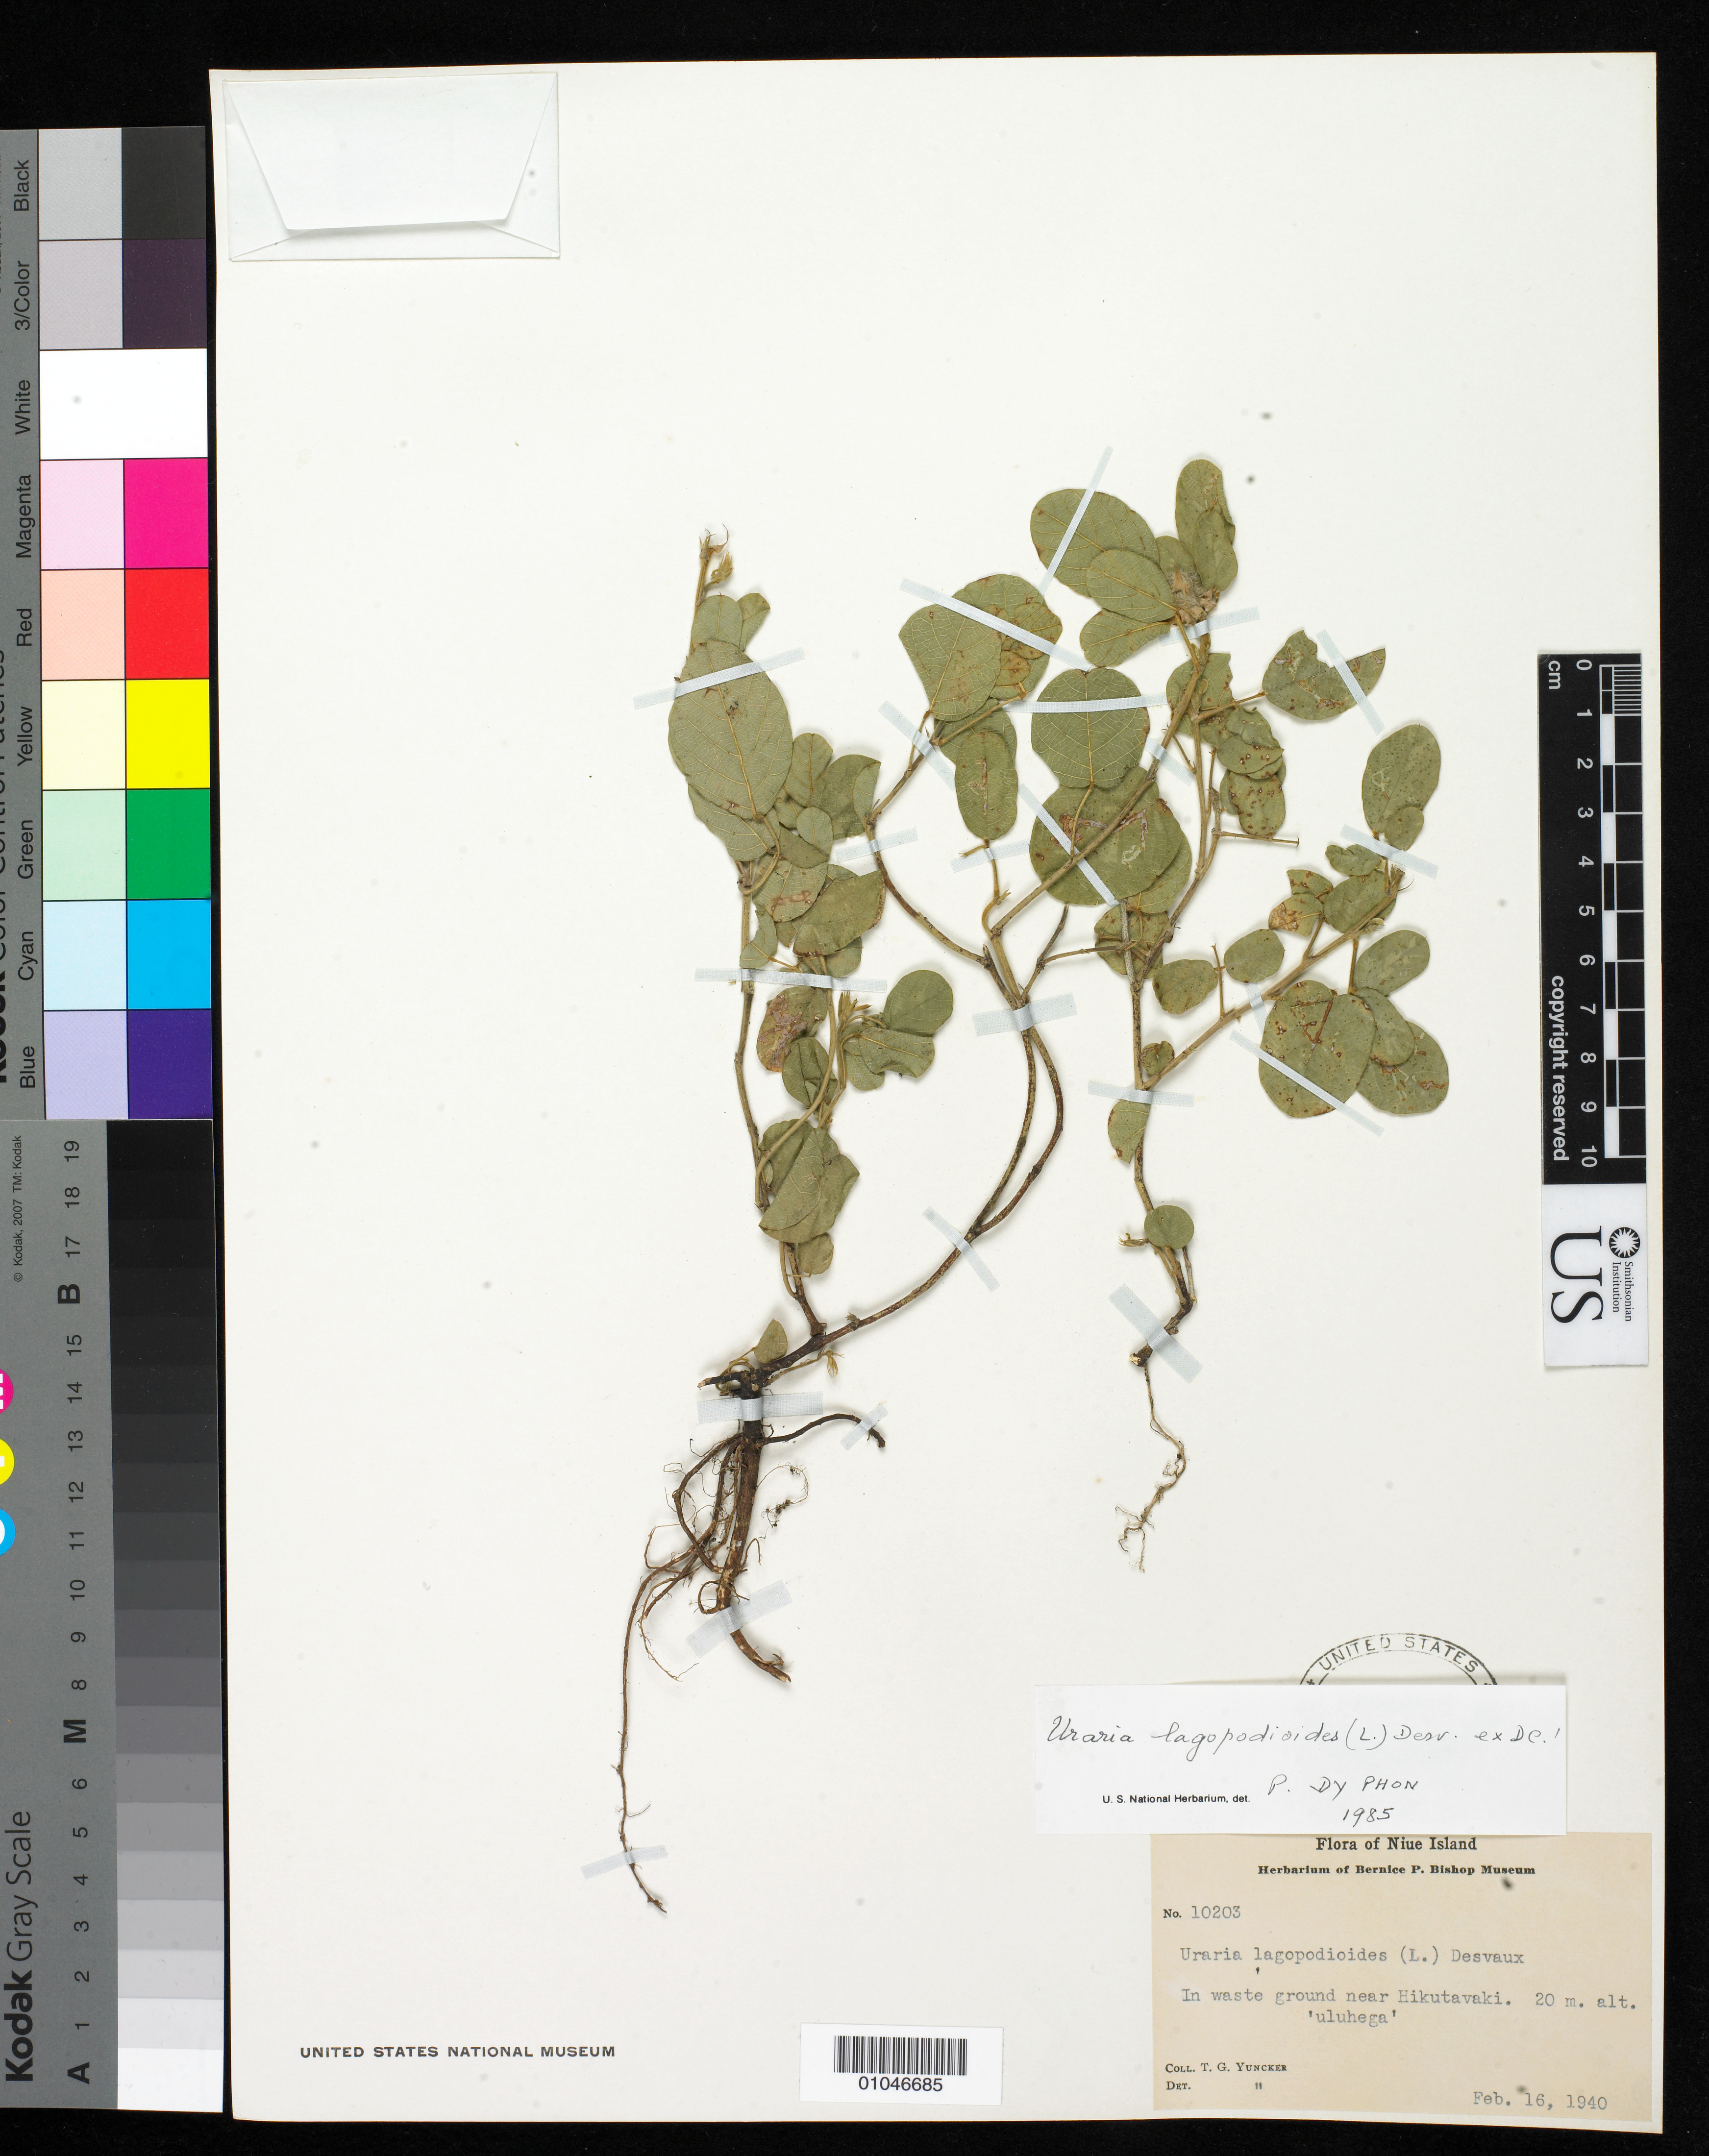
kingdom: Plantae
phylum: Tracheophyta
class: Magnoliopsida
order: Fabales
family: Fabaceae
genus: Uraria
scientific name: Uraria lagopodioides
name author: (L.) Desv. ex DC.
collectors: T. G. Yuncker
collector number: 10203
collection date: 1940-02-16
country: Niue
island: Niue Island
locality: In waste ground near Hikutavaki, Niue Island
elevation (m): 20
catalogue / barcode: US 1968044